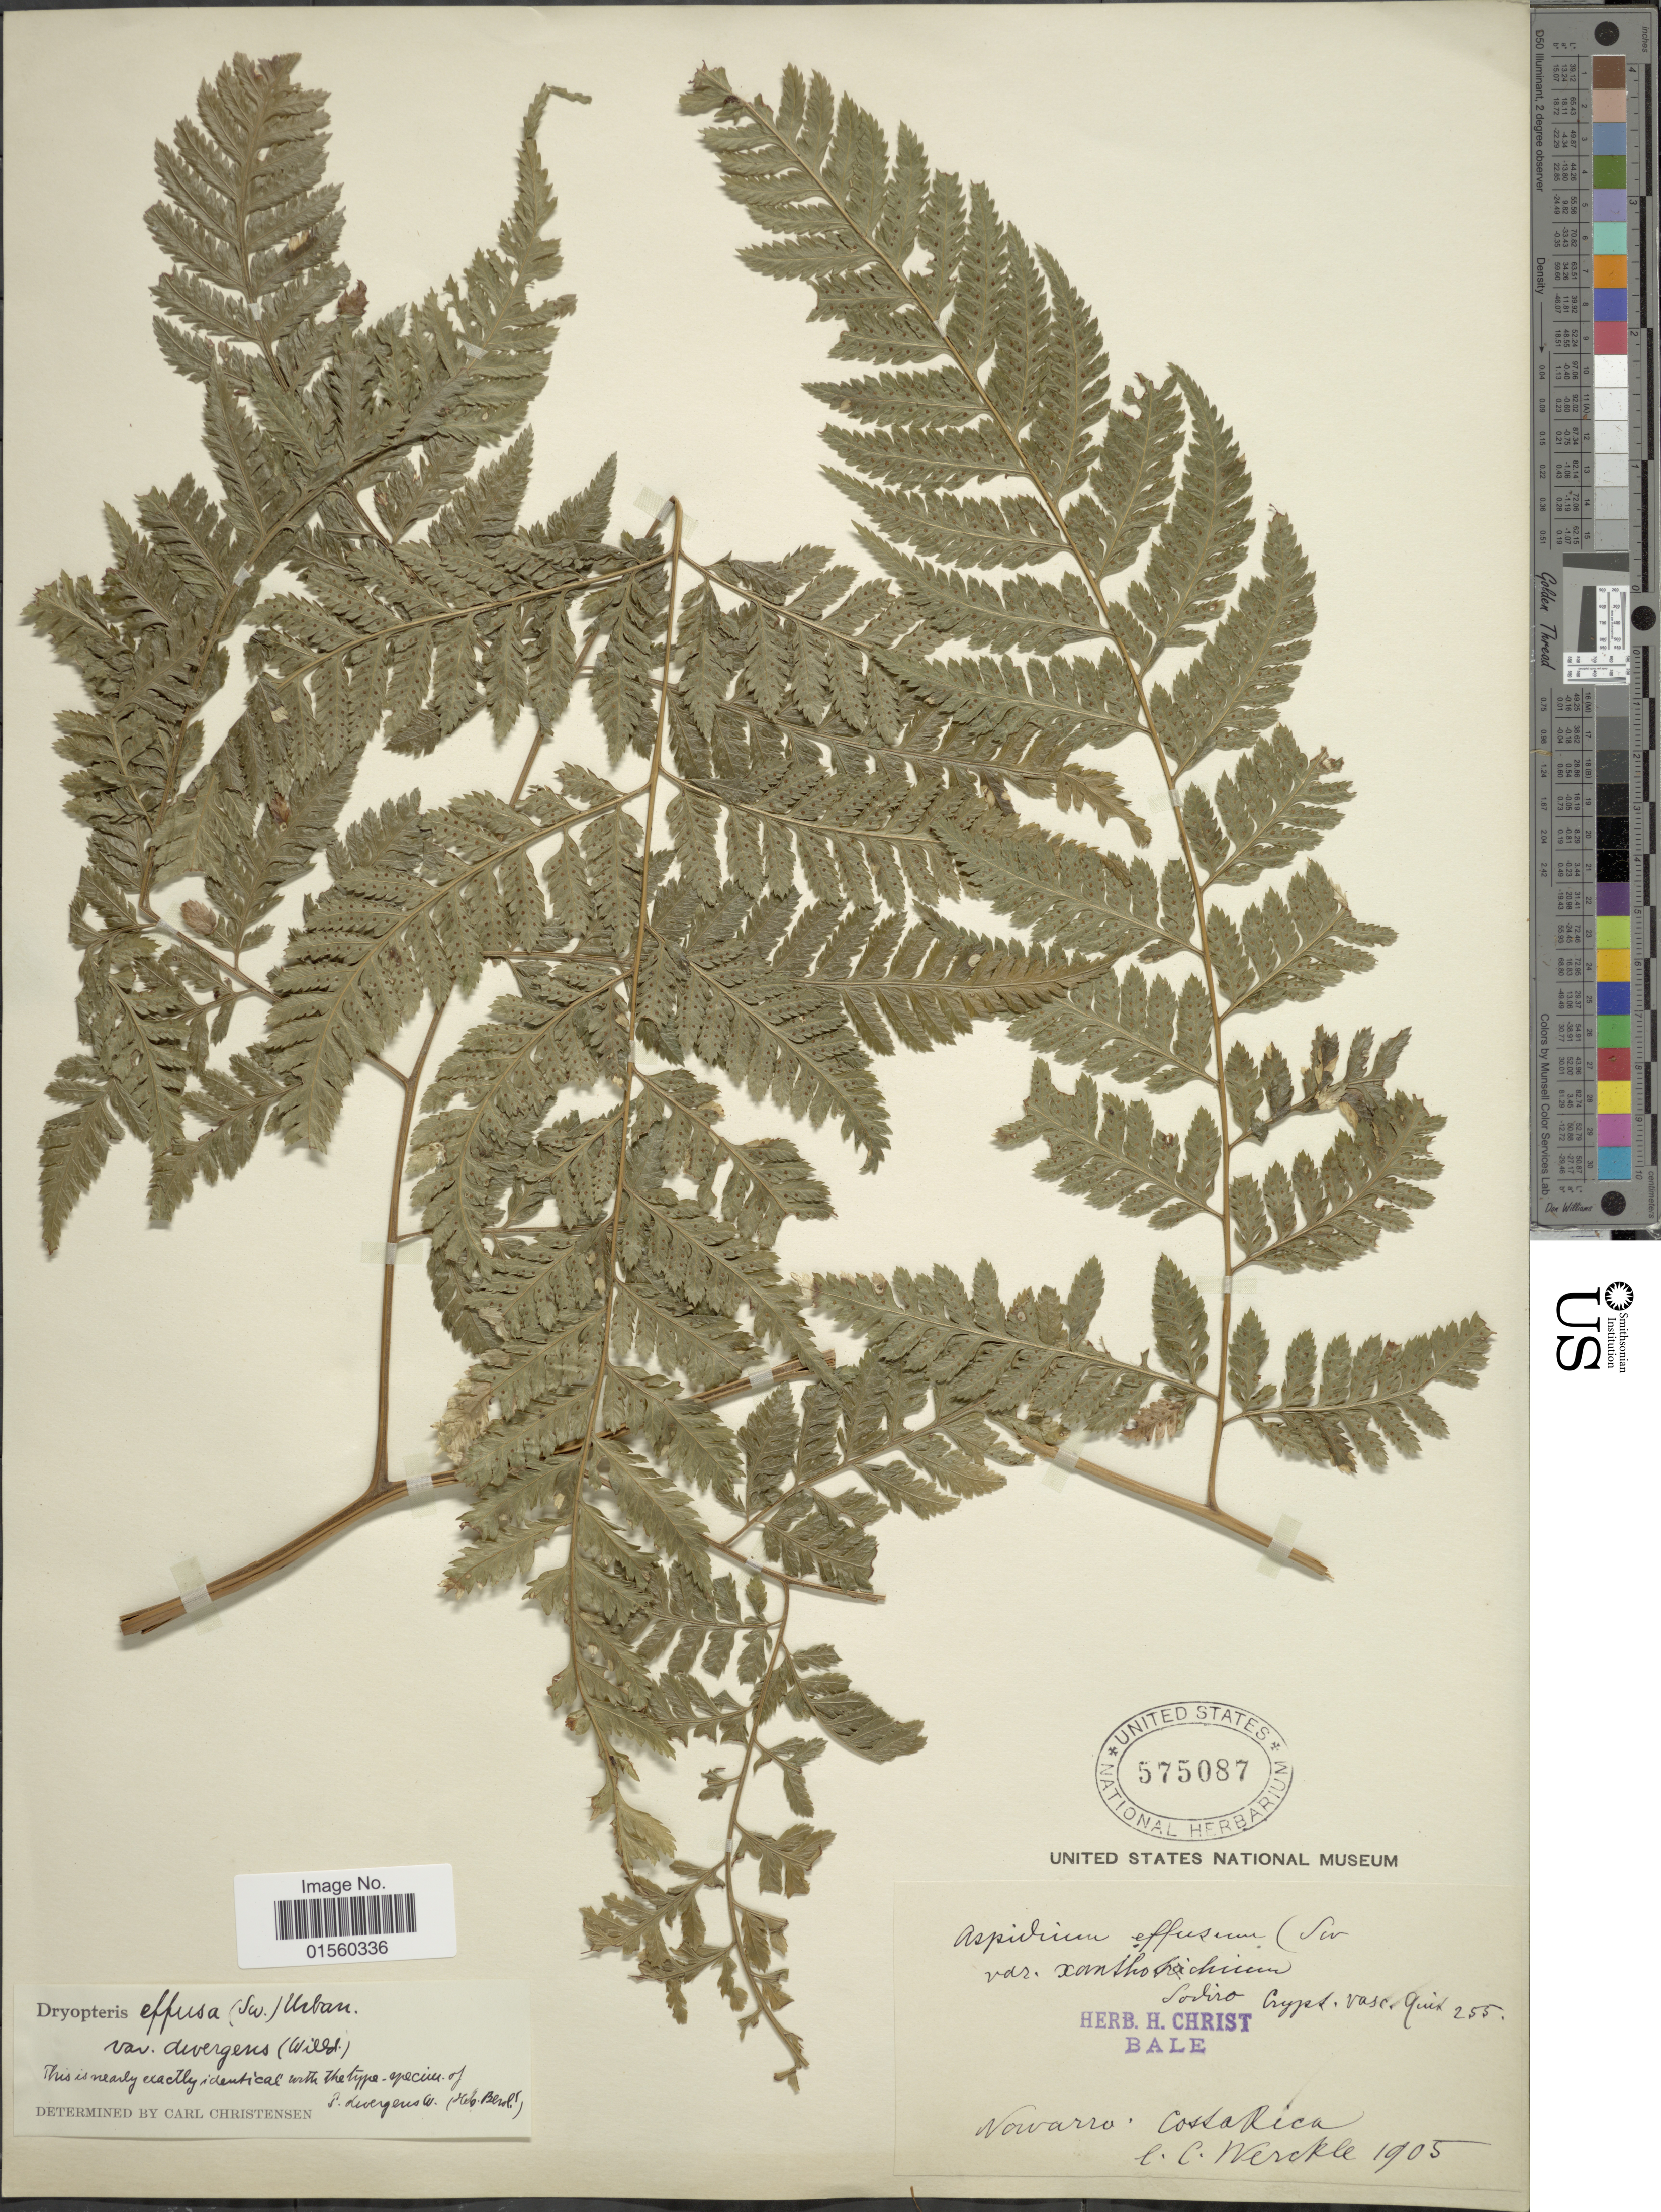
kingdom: Plantae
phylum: Tracheophyta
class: Polypodiopsida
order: Polypodiales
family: Dryopteridaceae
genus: Parapolystichum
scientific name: Parapolystichum effusum var. effusum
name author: (Sw.) Ching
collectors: C. Wercklé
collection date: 1905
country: Costa Rica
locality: Navarro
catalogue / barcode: US 575087